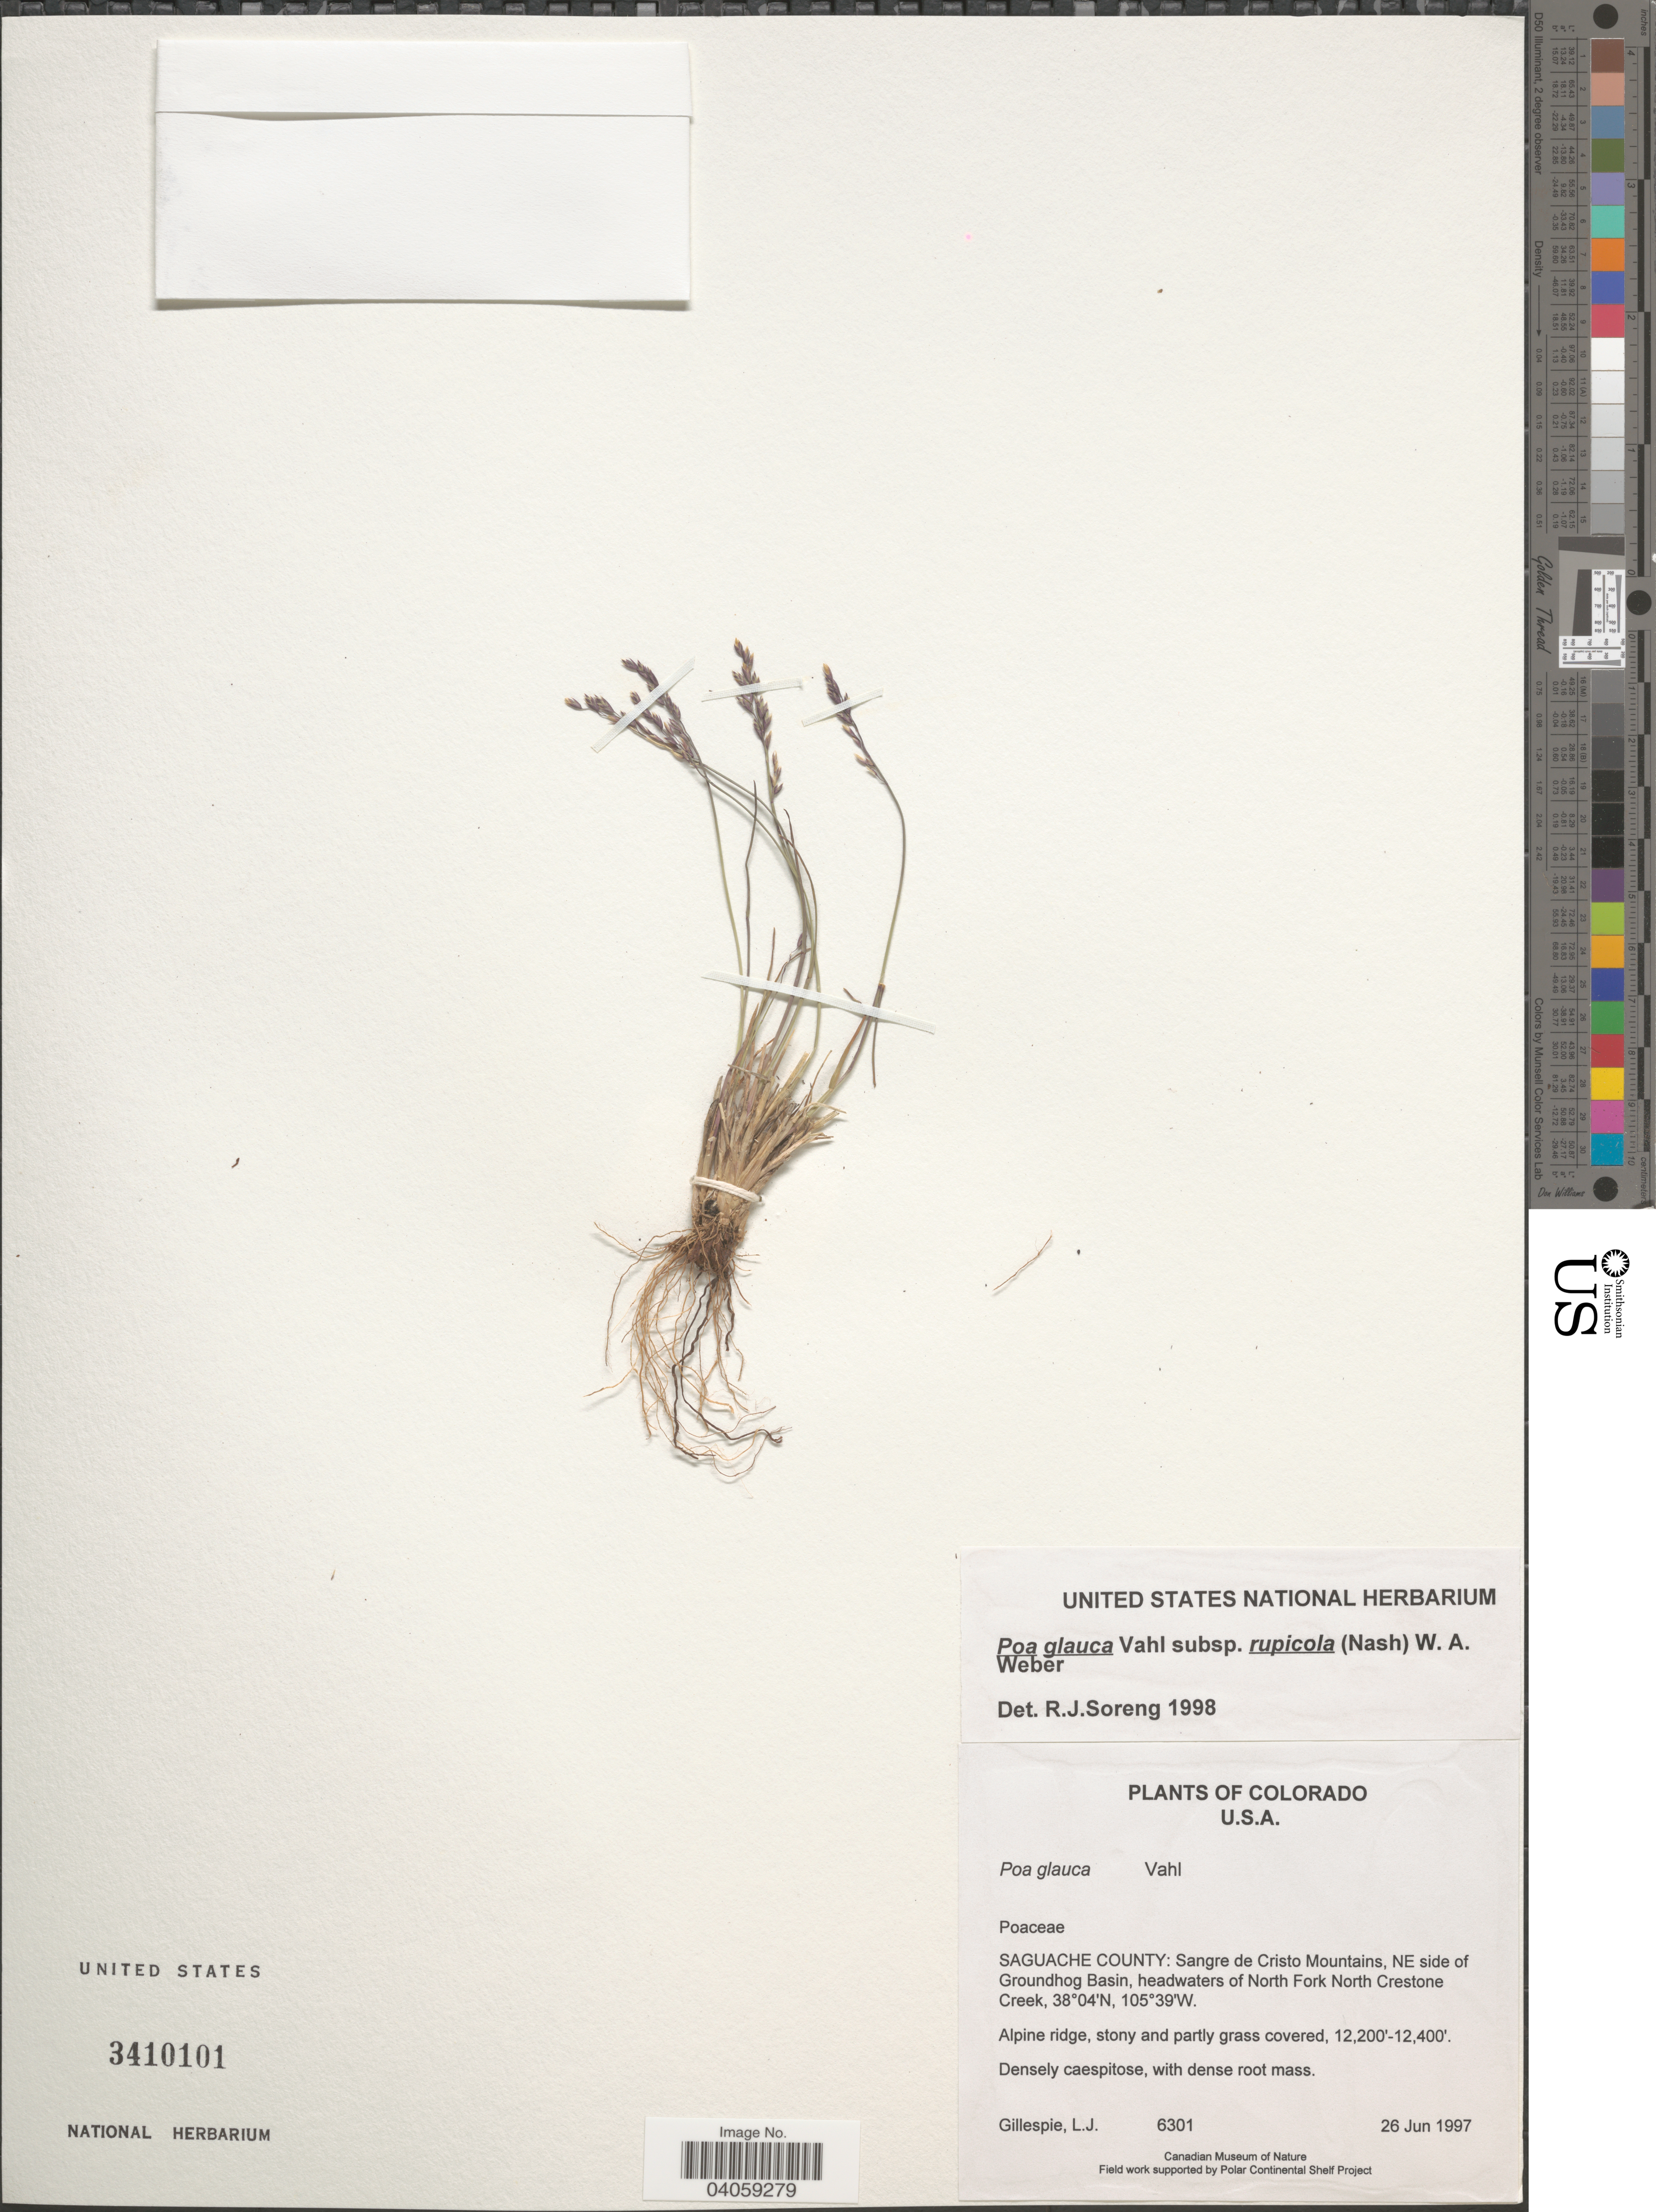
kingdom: Plantae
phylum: Tracheophyta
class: Liliopsida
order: Poales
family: Poaceae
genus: Poa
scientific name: Poa glauca subsp. rupicola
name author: (Nash) W.A. Weber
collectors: L. Gillespie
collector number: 6301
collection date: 1997-06-26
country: United States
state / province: Colorado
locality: Saguache County: Sangre de Cristo Mountains, NE side of Groundhog Basin, headwaters of North Fork Crestone Creek.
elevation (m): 3719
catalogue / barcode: US 3410101